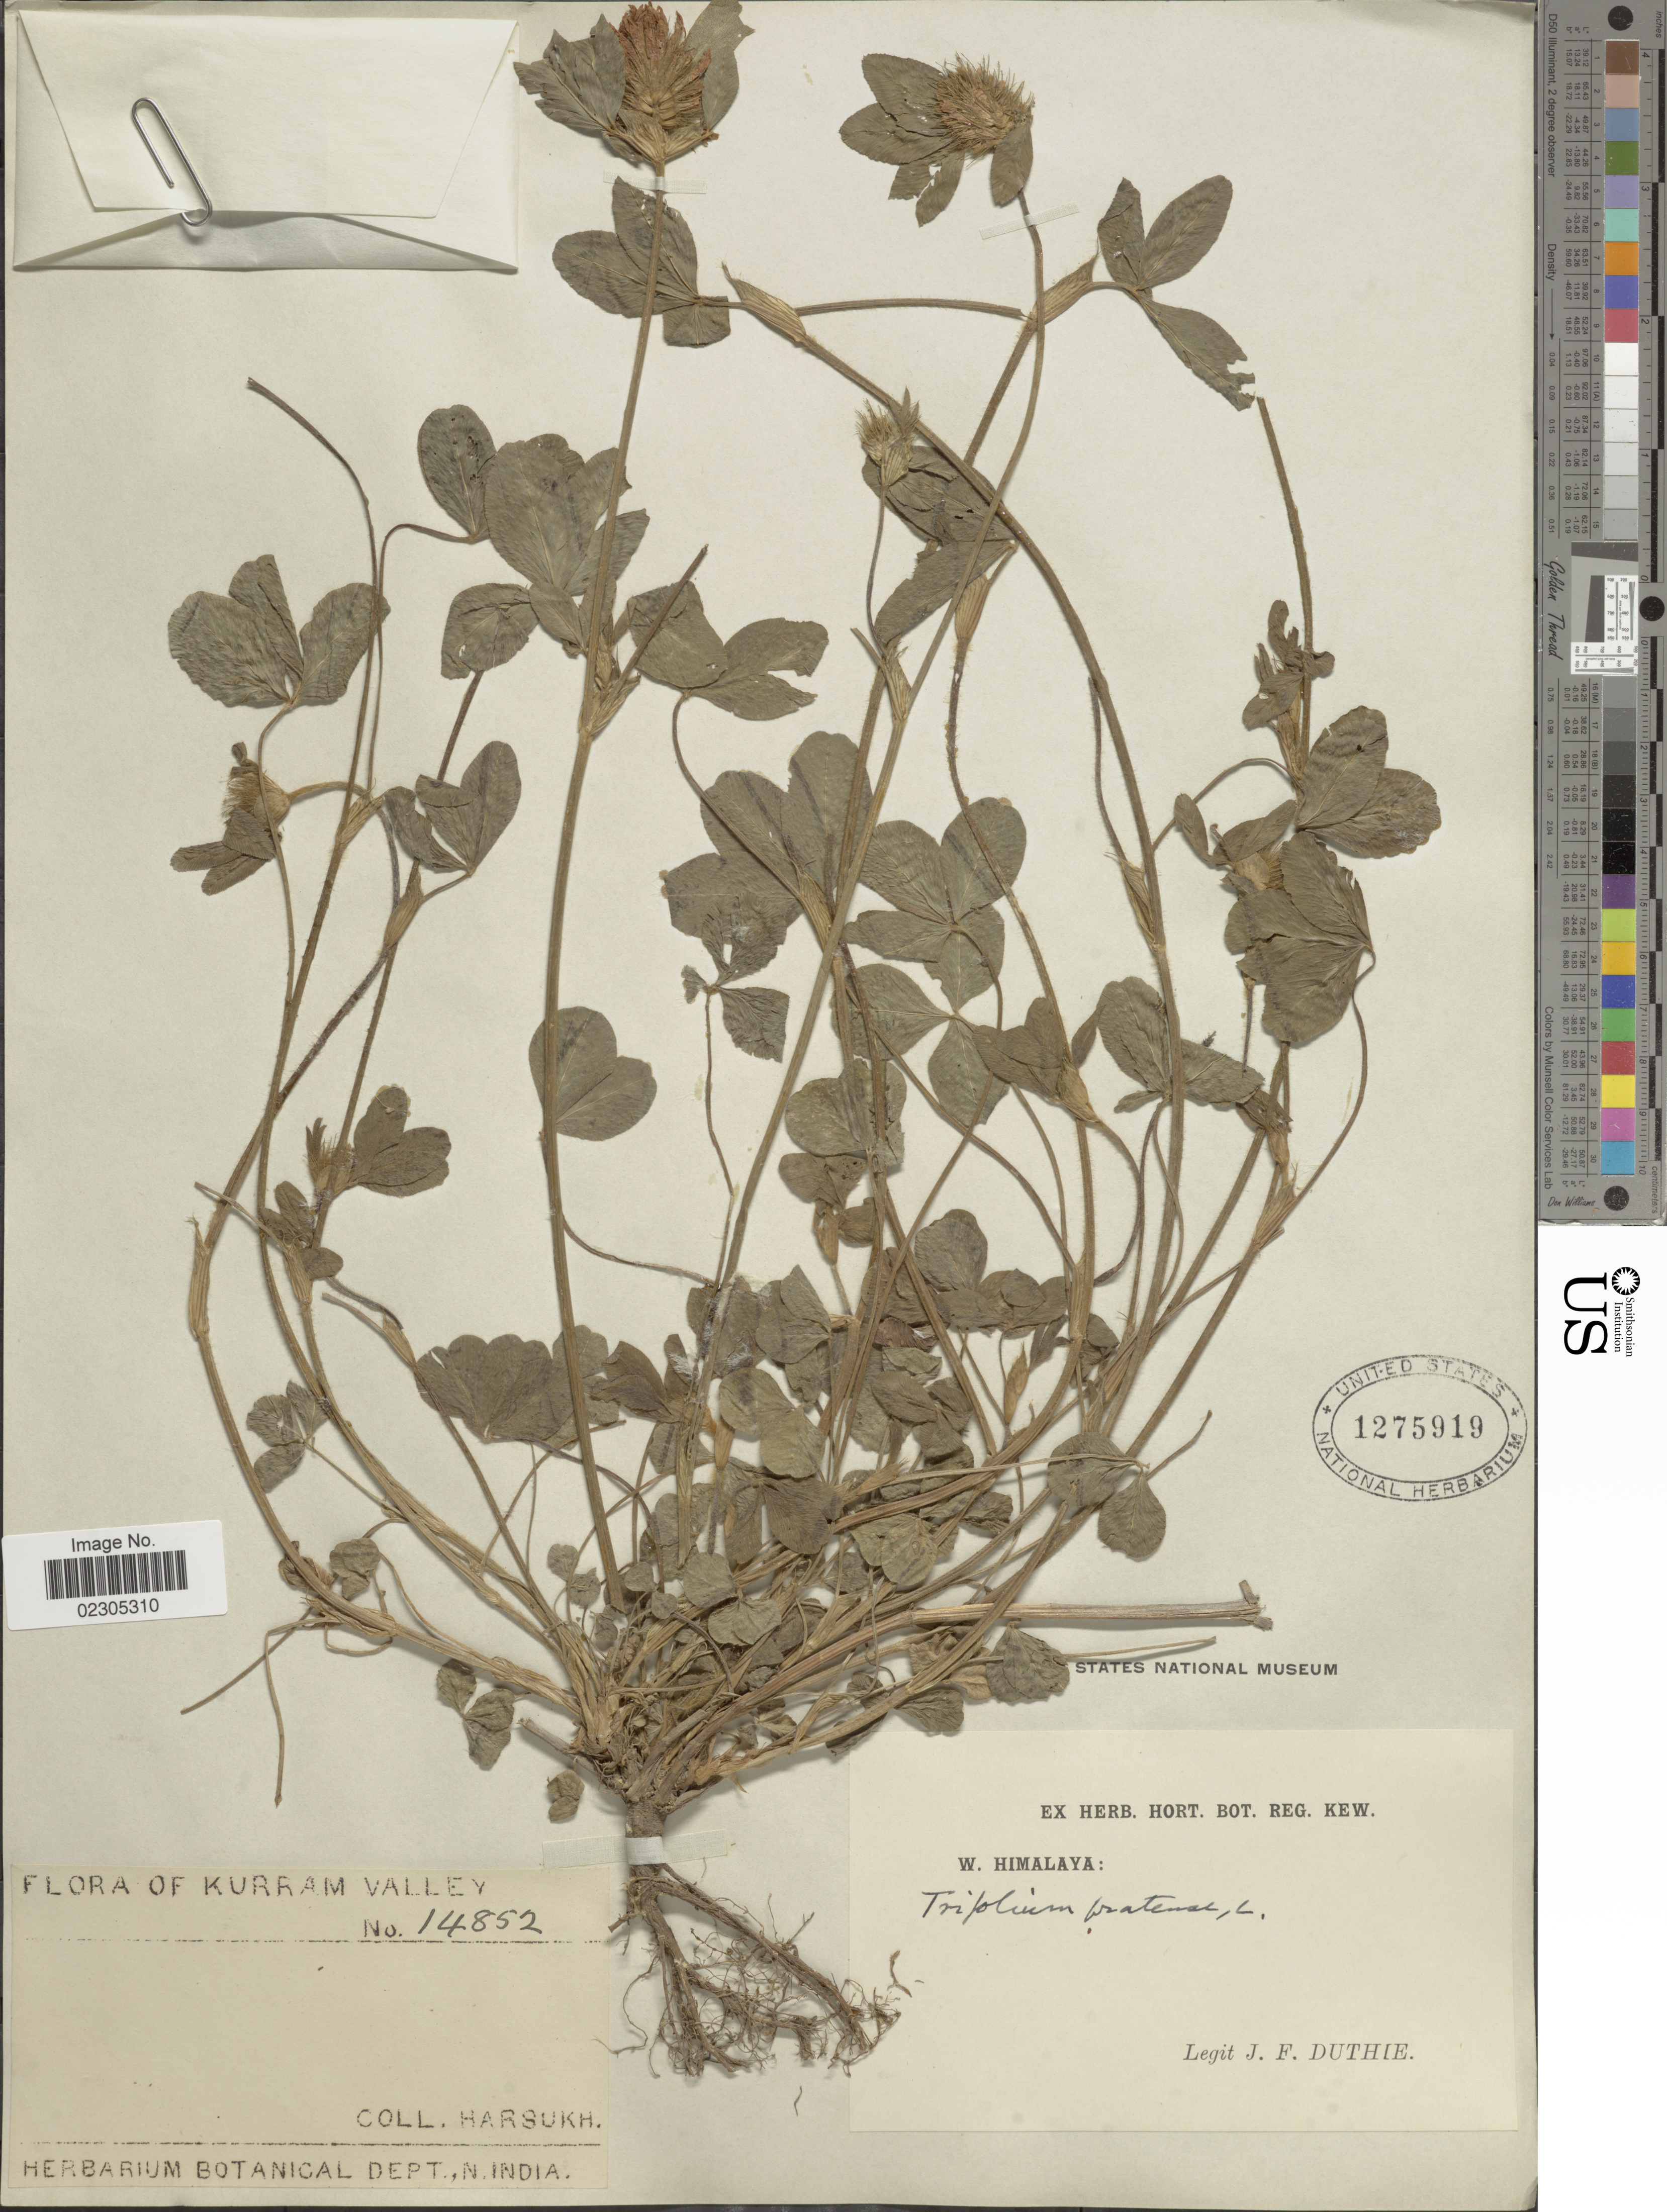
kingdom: Plantae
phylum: Tracheophyta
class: Magnoliopsida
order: Fabales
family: Fabaceae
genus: Trifolium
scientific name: Trifolium pratense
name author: L.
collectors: J. F. Duthie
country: India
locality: W. Himalaya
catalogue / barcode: US 1275919-2